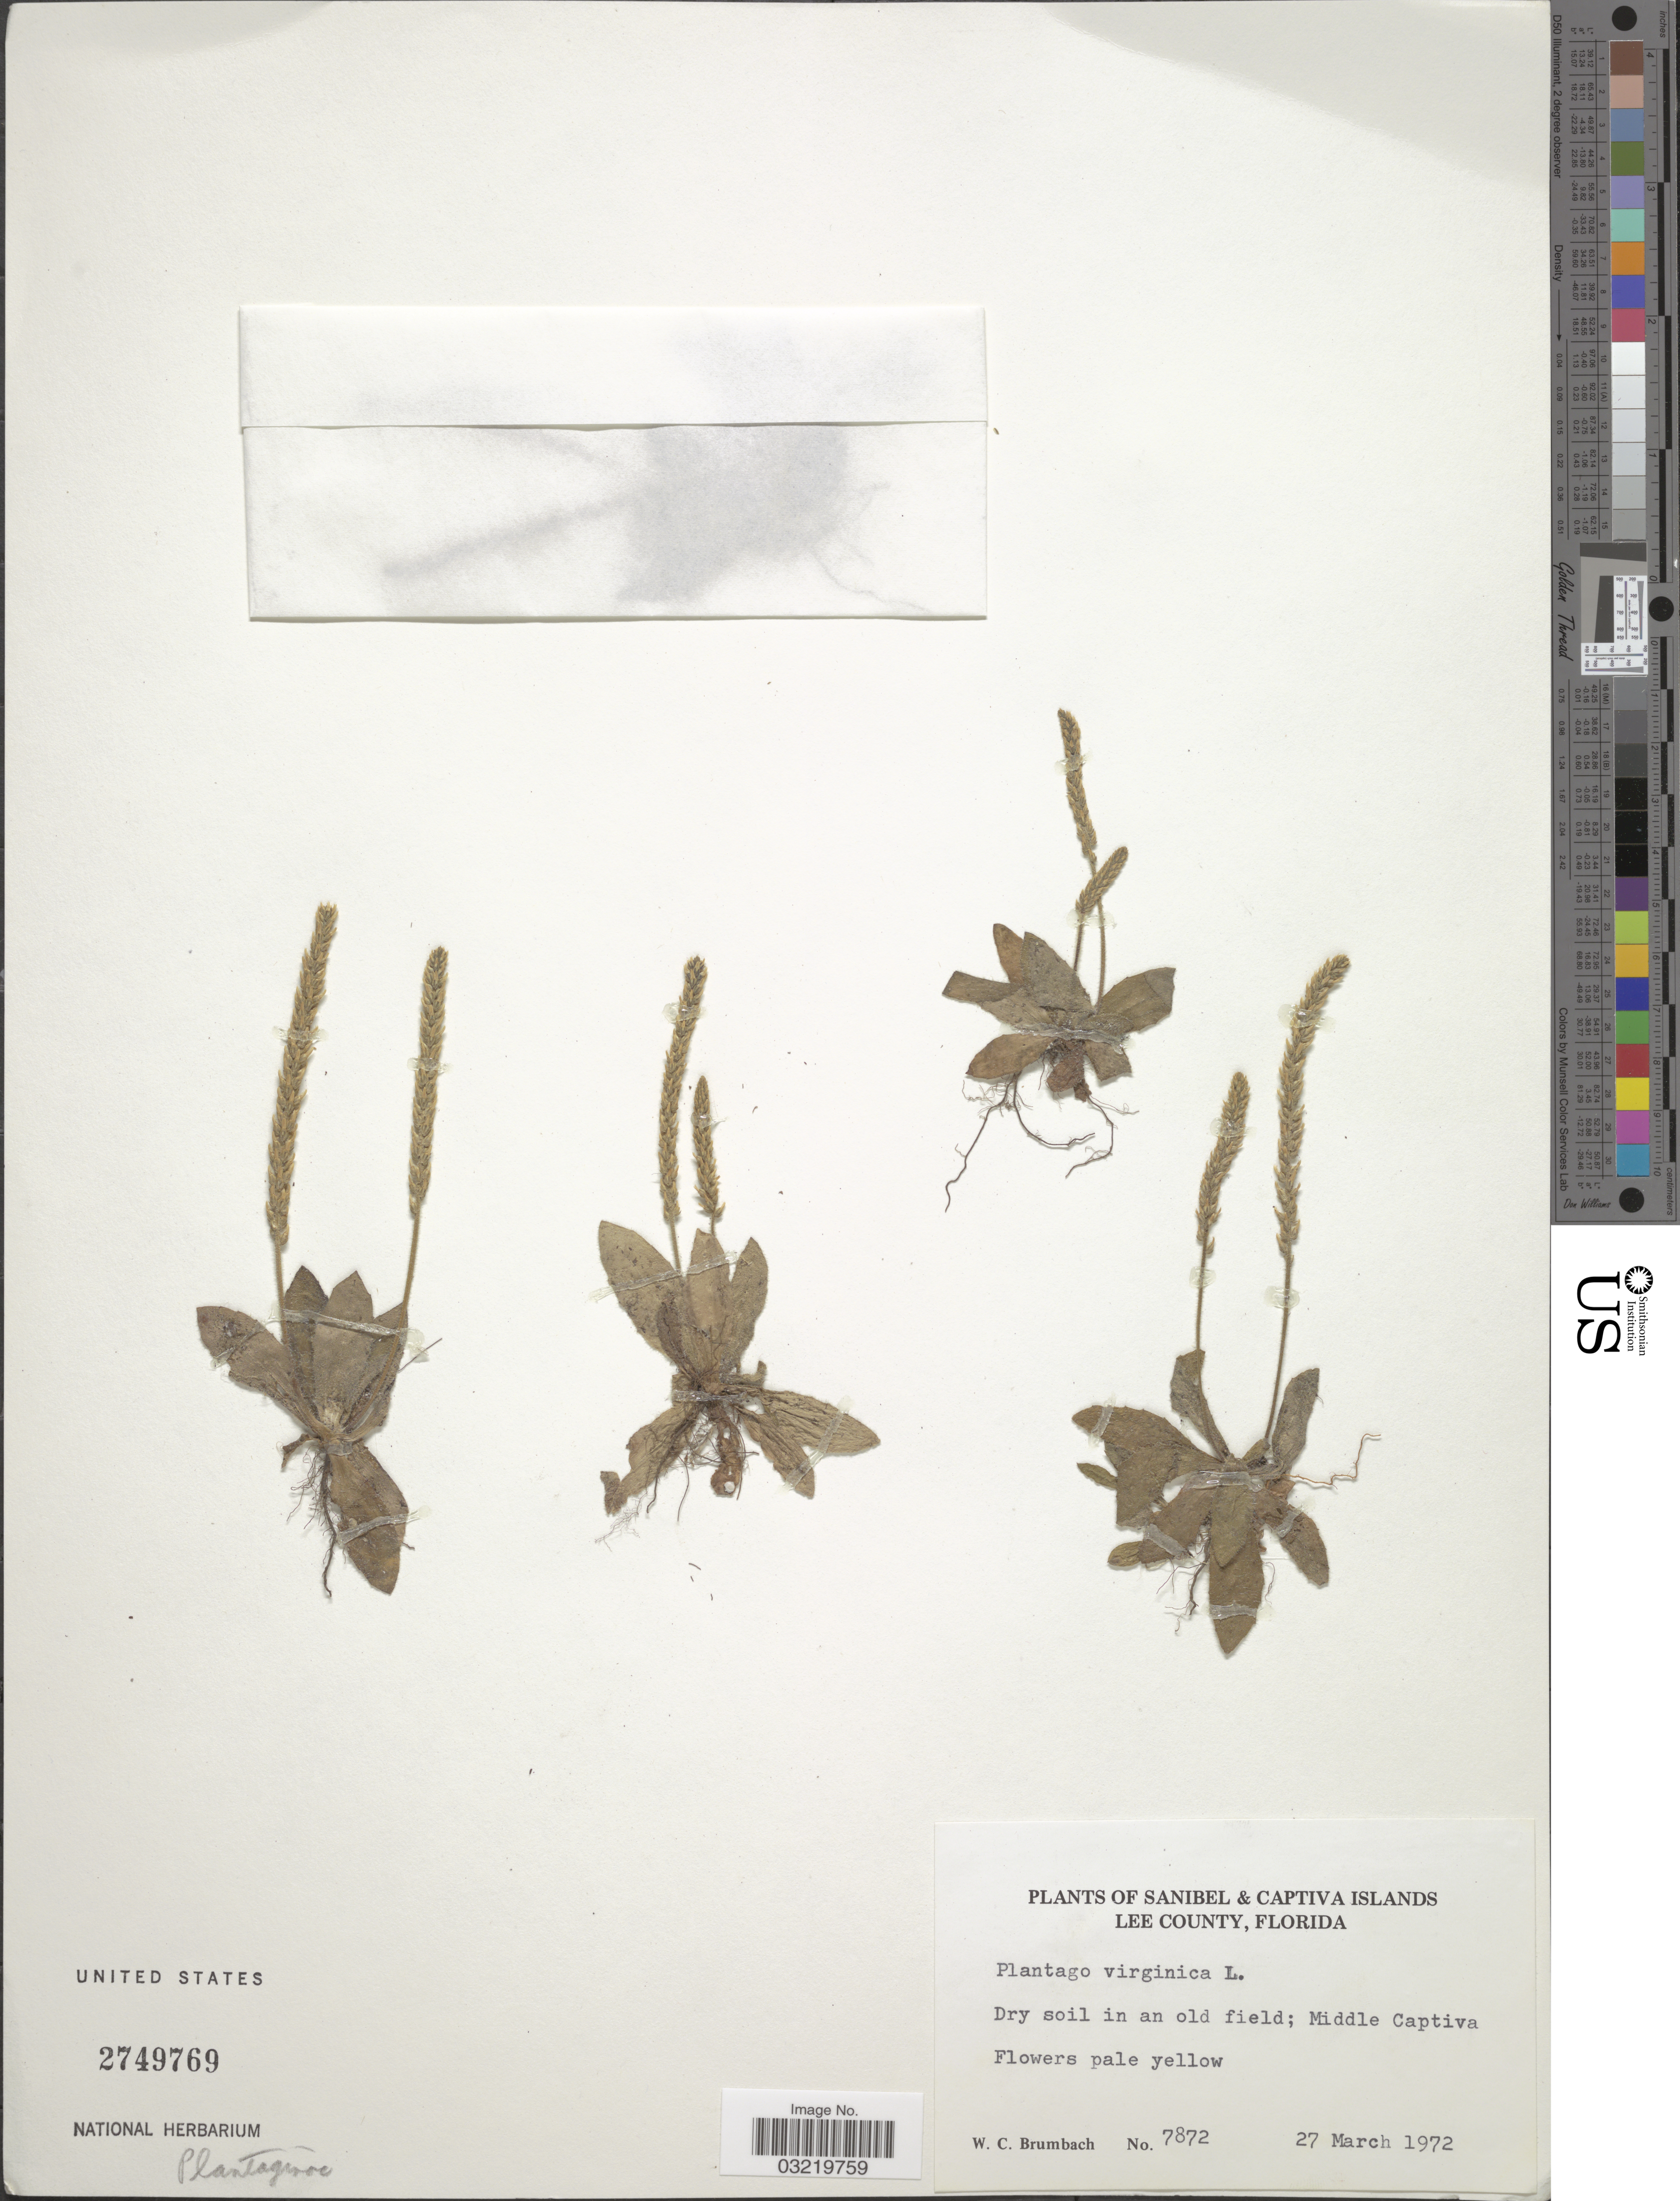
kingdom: Plantae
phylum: Tracheophyta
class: Magnoliopsida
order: Lamiales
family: Plantaginaceae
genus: Plantago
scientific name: Plantago virginica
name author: L.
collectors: W. C. Brumbach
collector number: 7872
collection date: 1972-03-27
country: United States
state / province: Florida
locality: Sanibel & Captiva Islands, Lee County, Middle Captiva.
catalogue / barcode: US 2749769